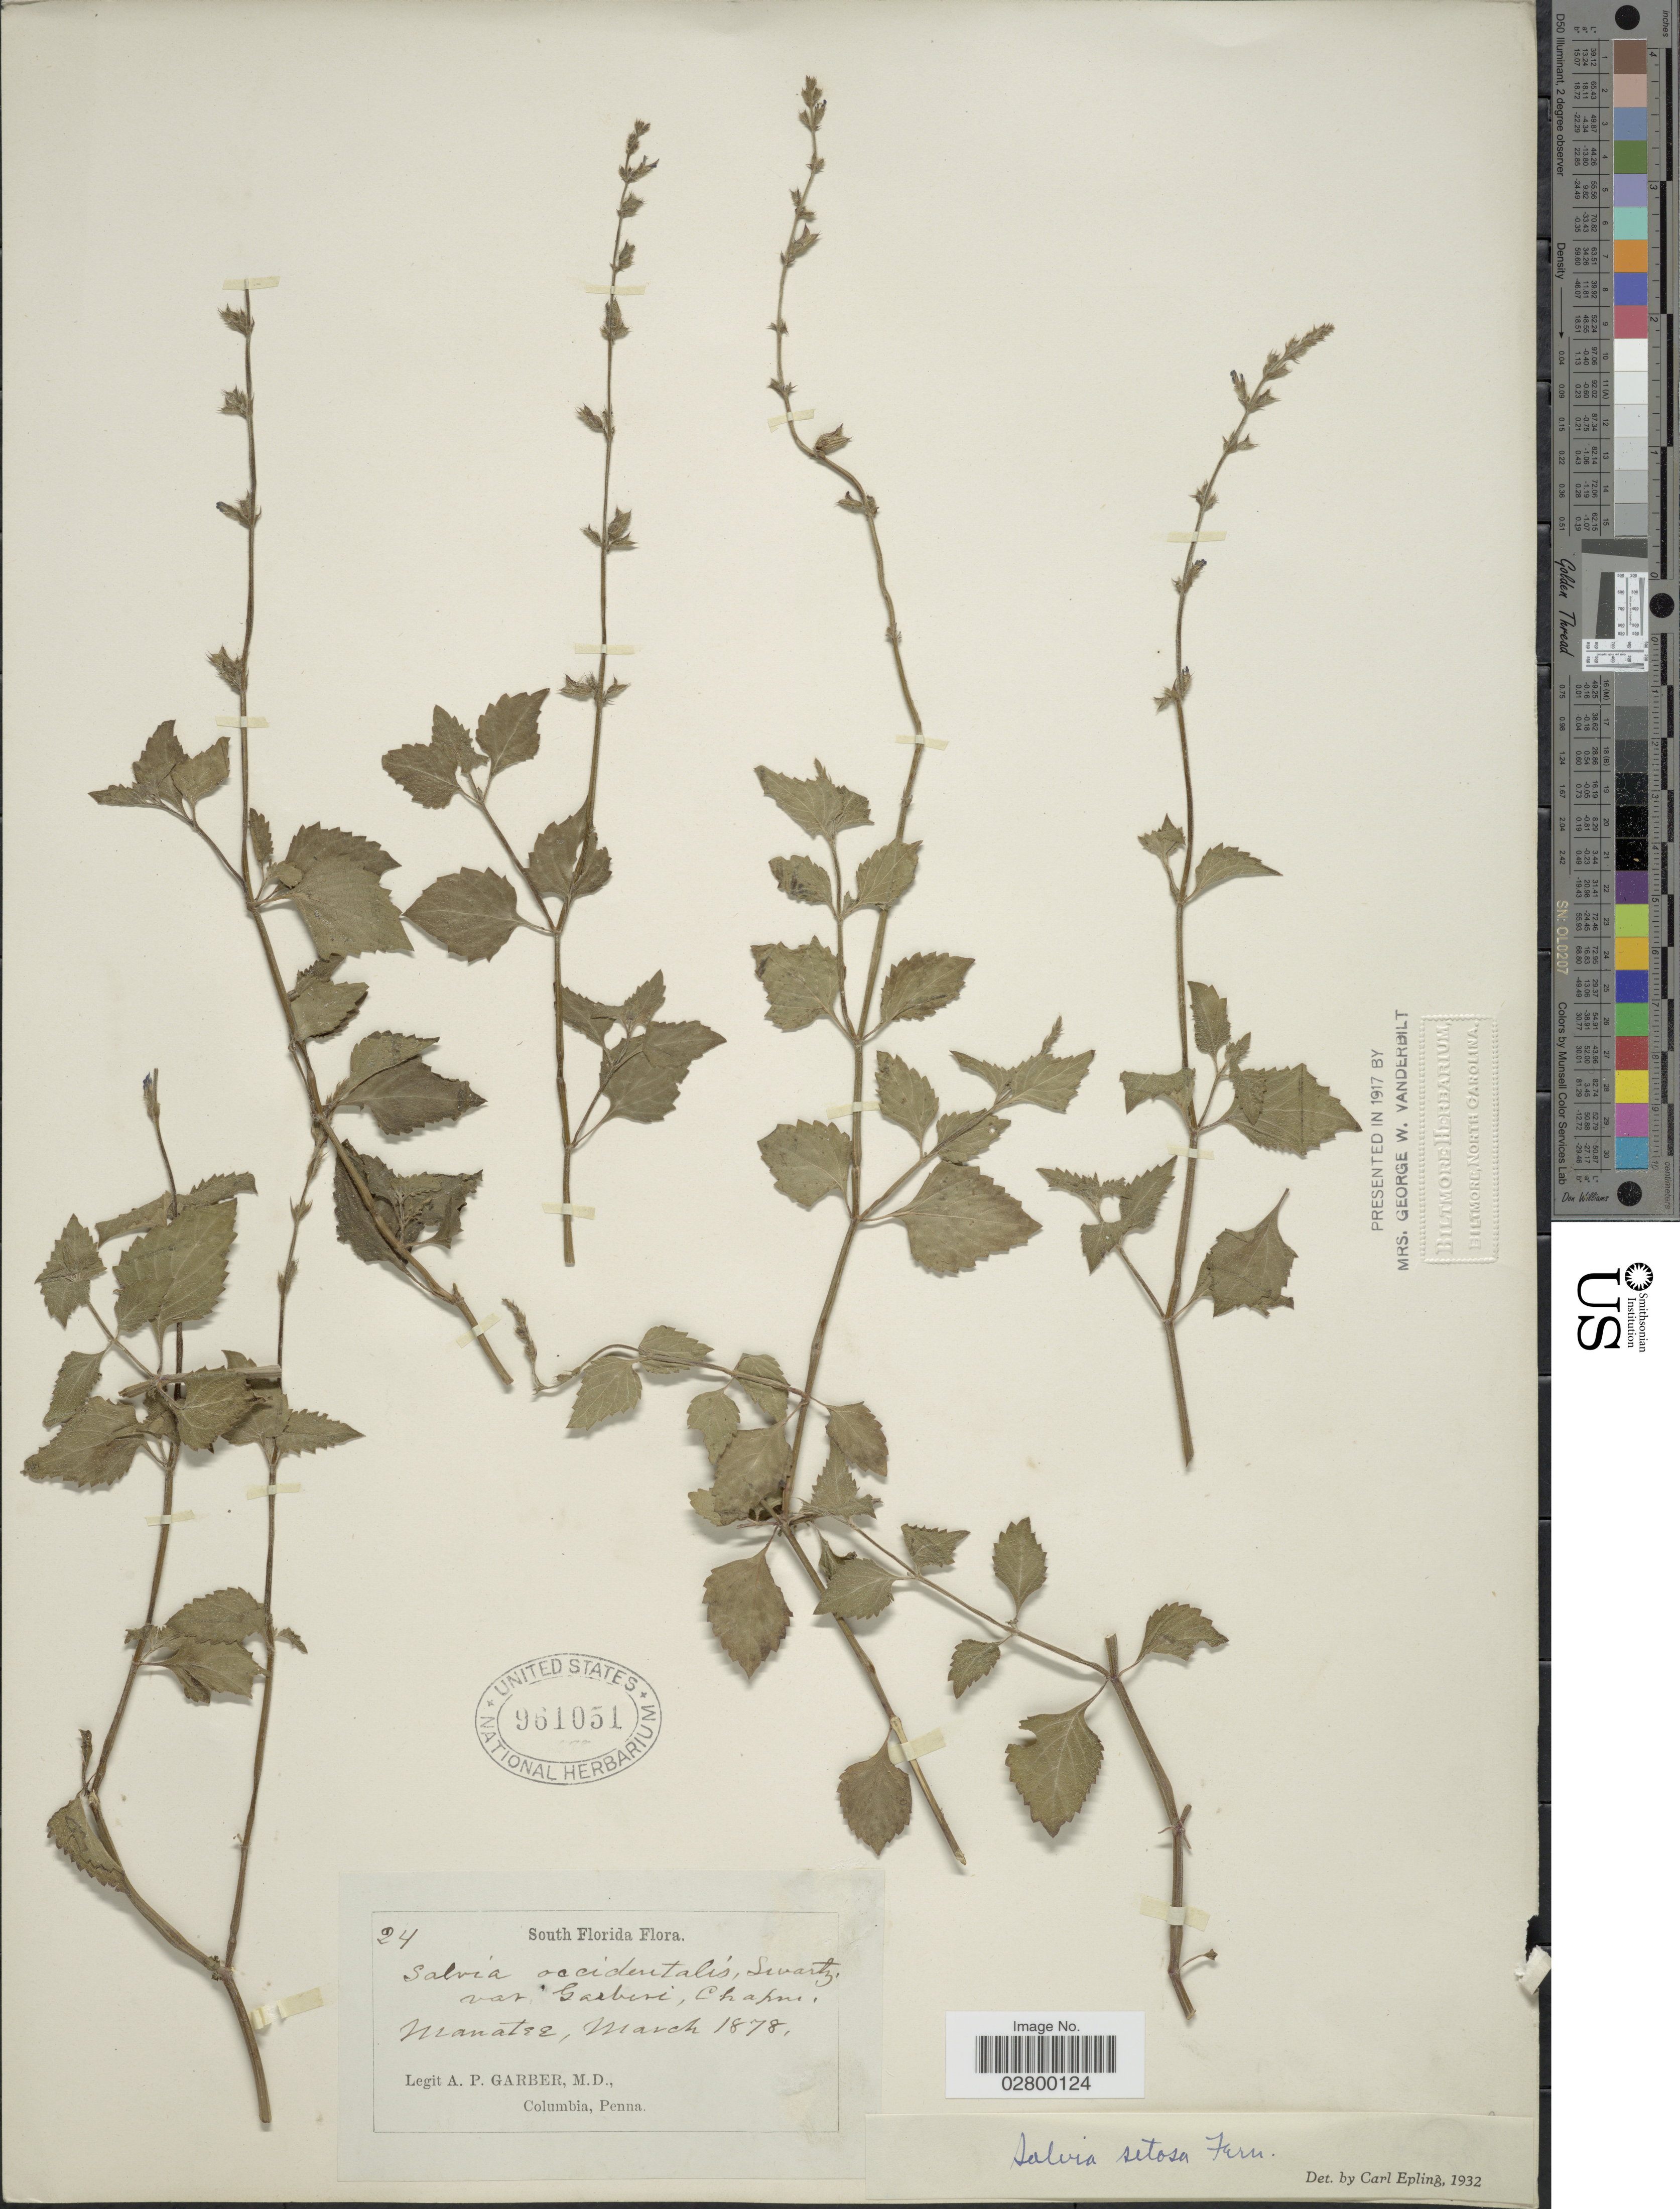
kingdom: Plantae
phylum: Tracheophyta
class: Magnoliopsida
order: Lamiales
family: Lamiaceae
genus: Salvia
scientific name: Salvia setosa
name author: Fernald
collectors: A. P. Garber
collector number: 24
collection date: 1878-03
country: United States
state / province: Florida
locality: South Florida, Manatee.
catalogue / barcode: US 961051